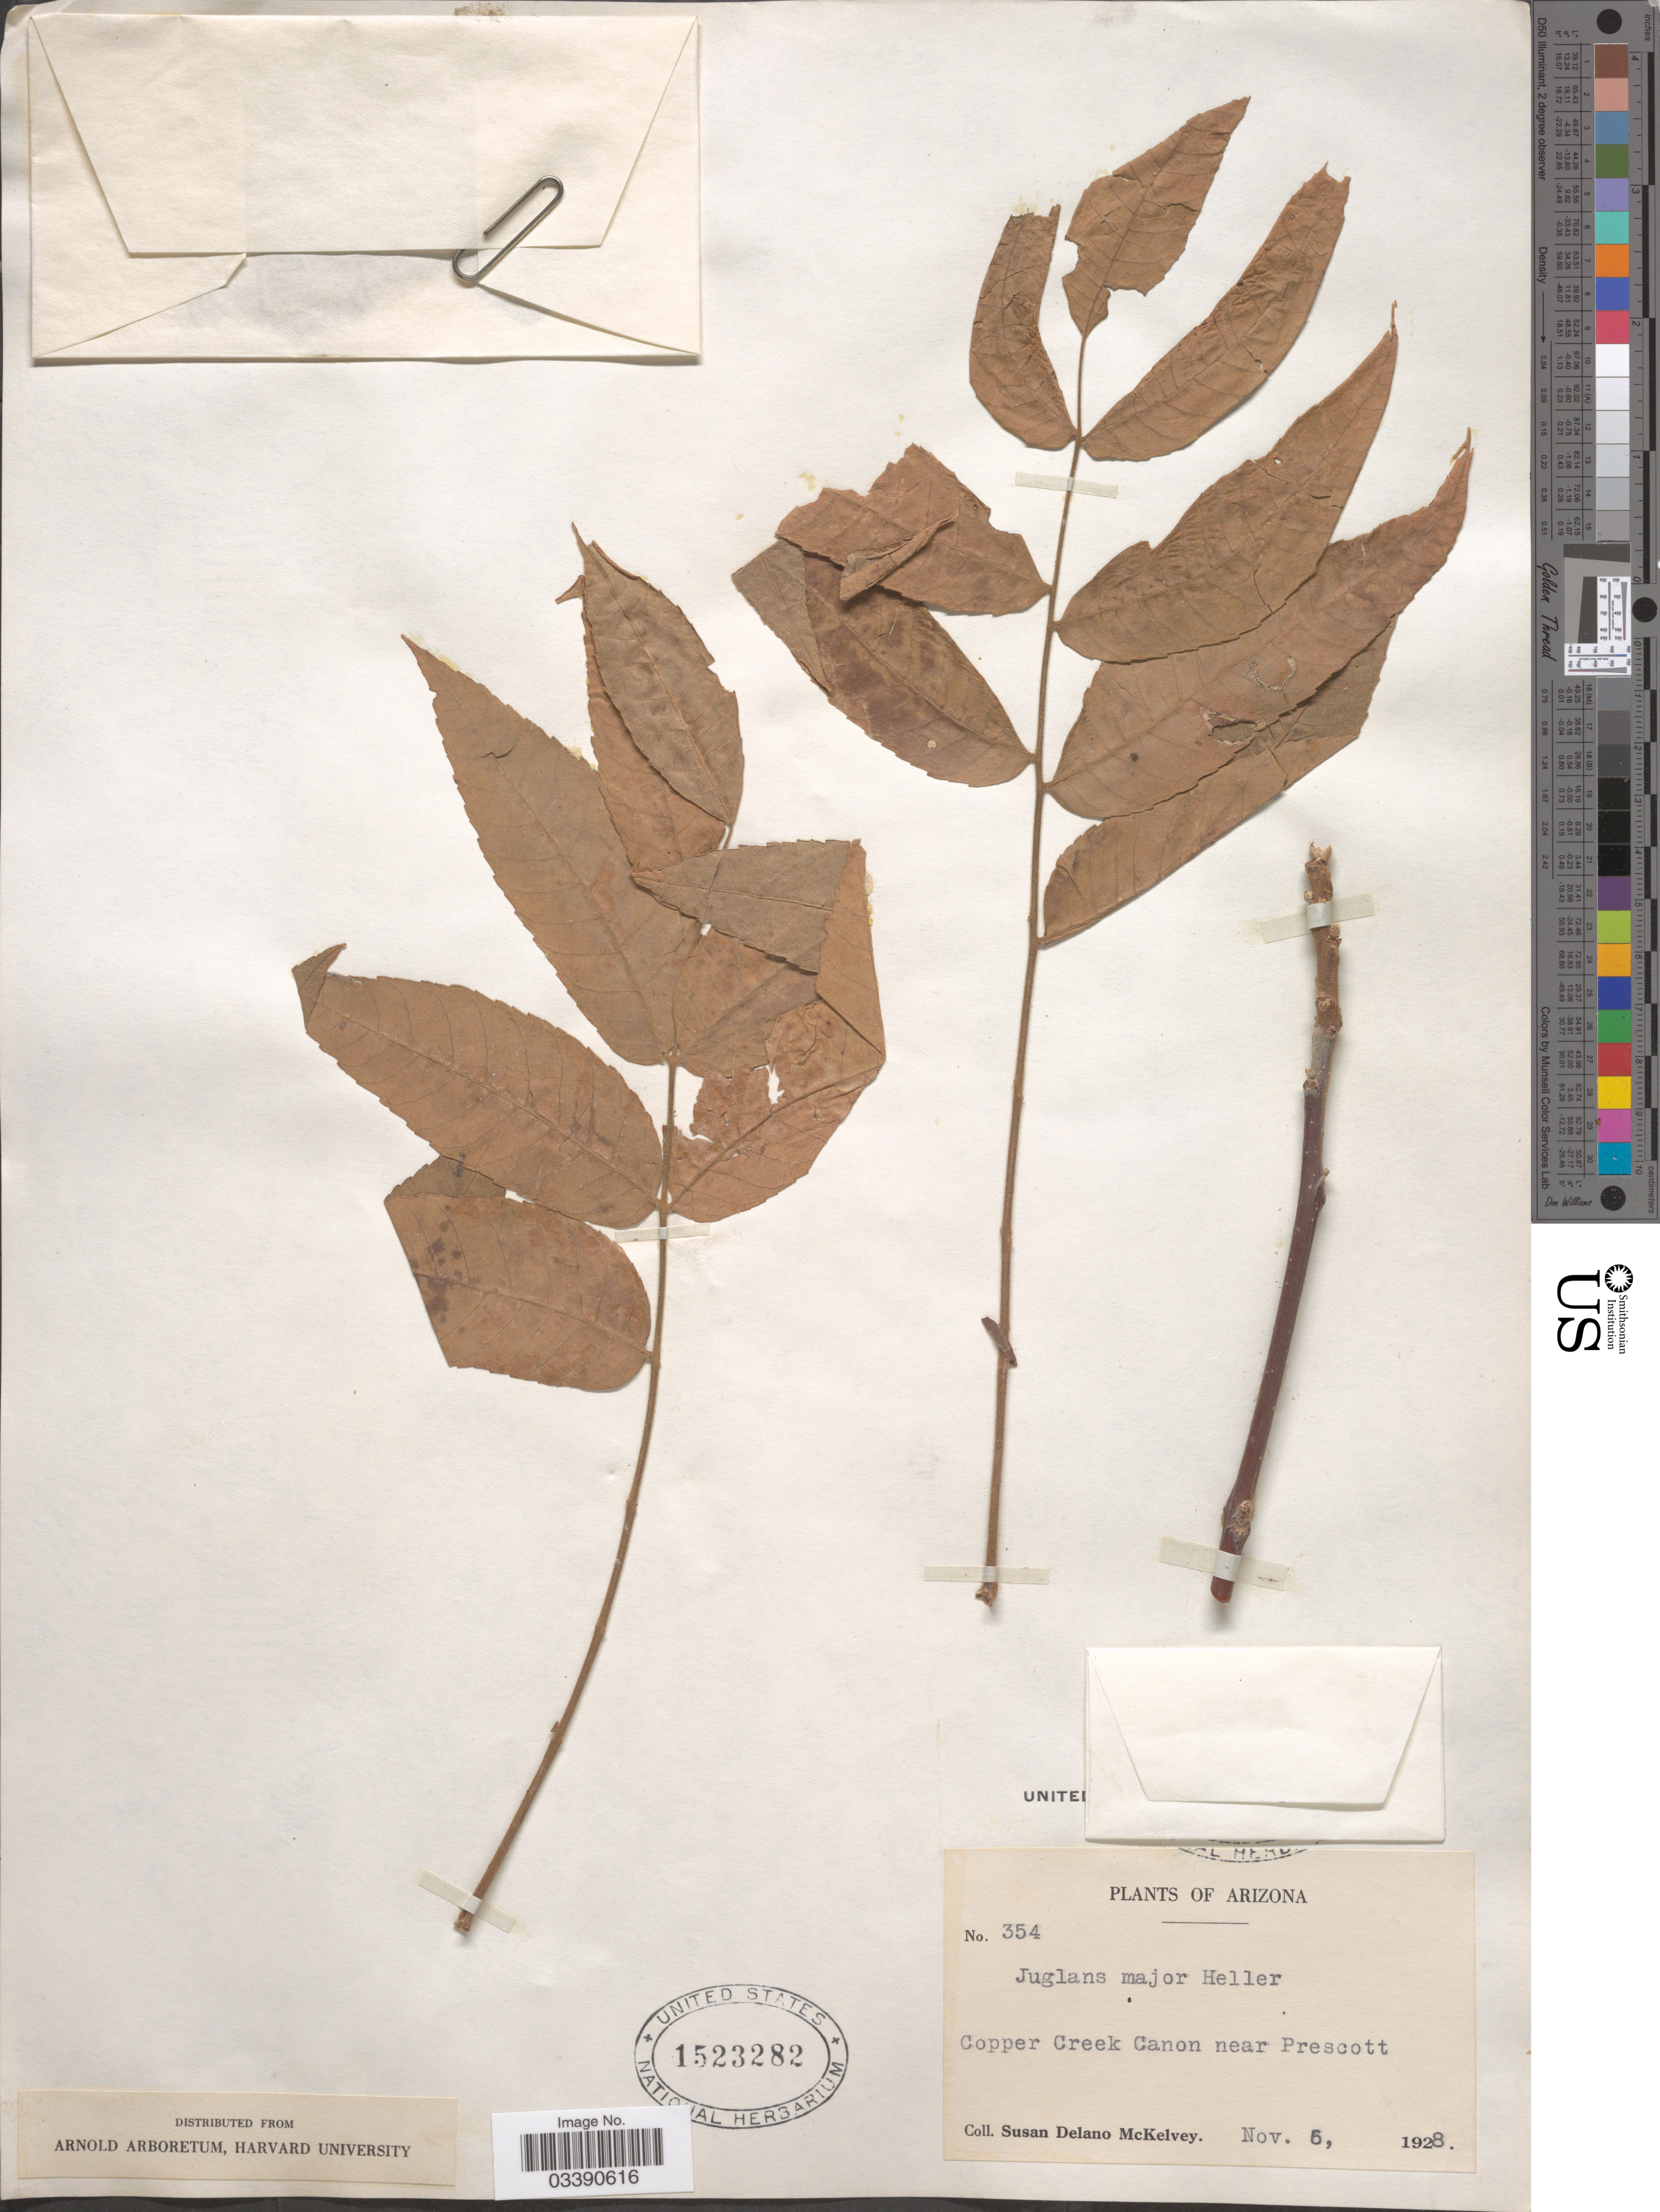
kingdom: Plantae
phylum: Tracheophyta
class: Magnoliopsida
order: Fagales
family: Juglandaceae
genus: Juglans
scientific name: Juglans major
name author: (Torr.) A. Heller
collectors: S. A. McKelvey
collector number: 354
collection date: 1928-11-06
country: United States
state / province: Arizona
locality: Copper Creek Canon near Prescott.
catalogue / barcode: US 1523282